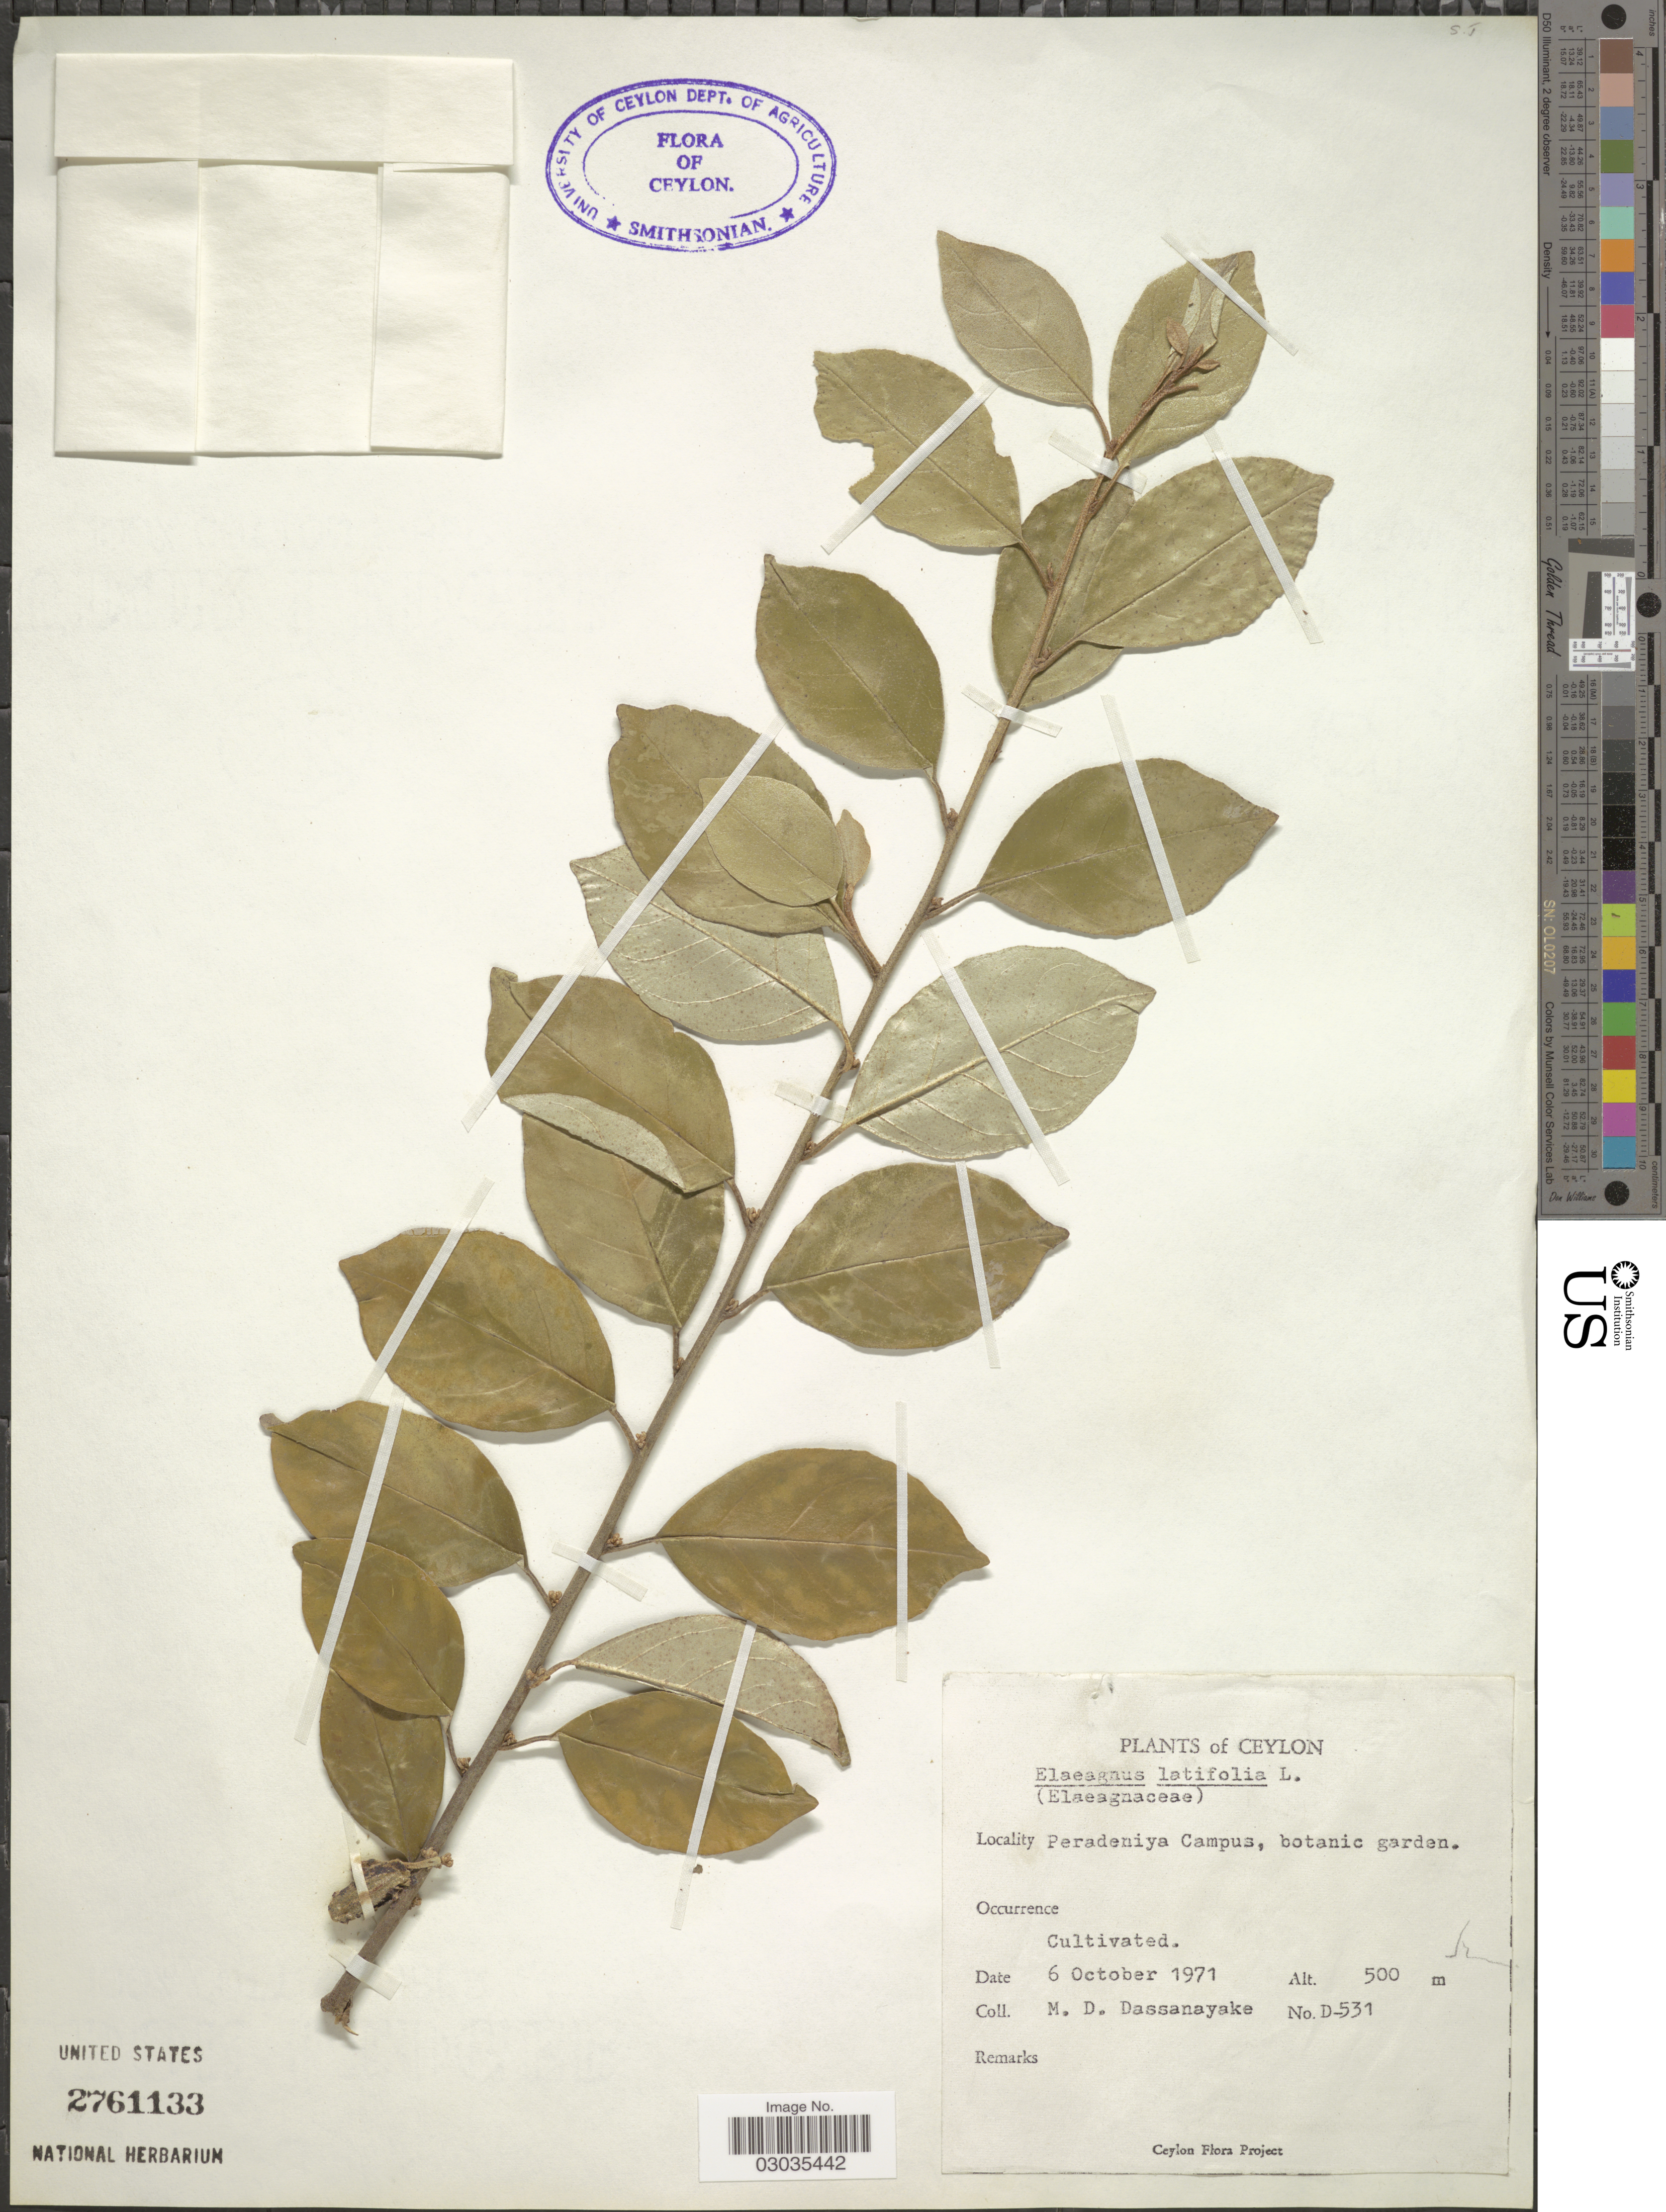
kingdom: Plantae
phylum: Tracheophyta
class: Magnoliopsida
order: Rosales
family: Elaeagnaceae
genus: Elaeagnus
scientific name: Elaeagnus latifolia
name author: L.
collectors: M. D. Dassanayake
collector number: D-531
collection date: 1971-10-06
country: Sri Lanka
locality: Ceylon. Peradeniya Campus, botanic garden.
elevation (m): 500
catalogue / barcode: US 2761133